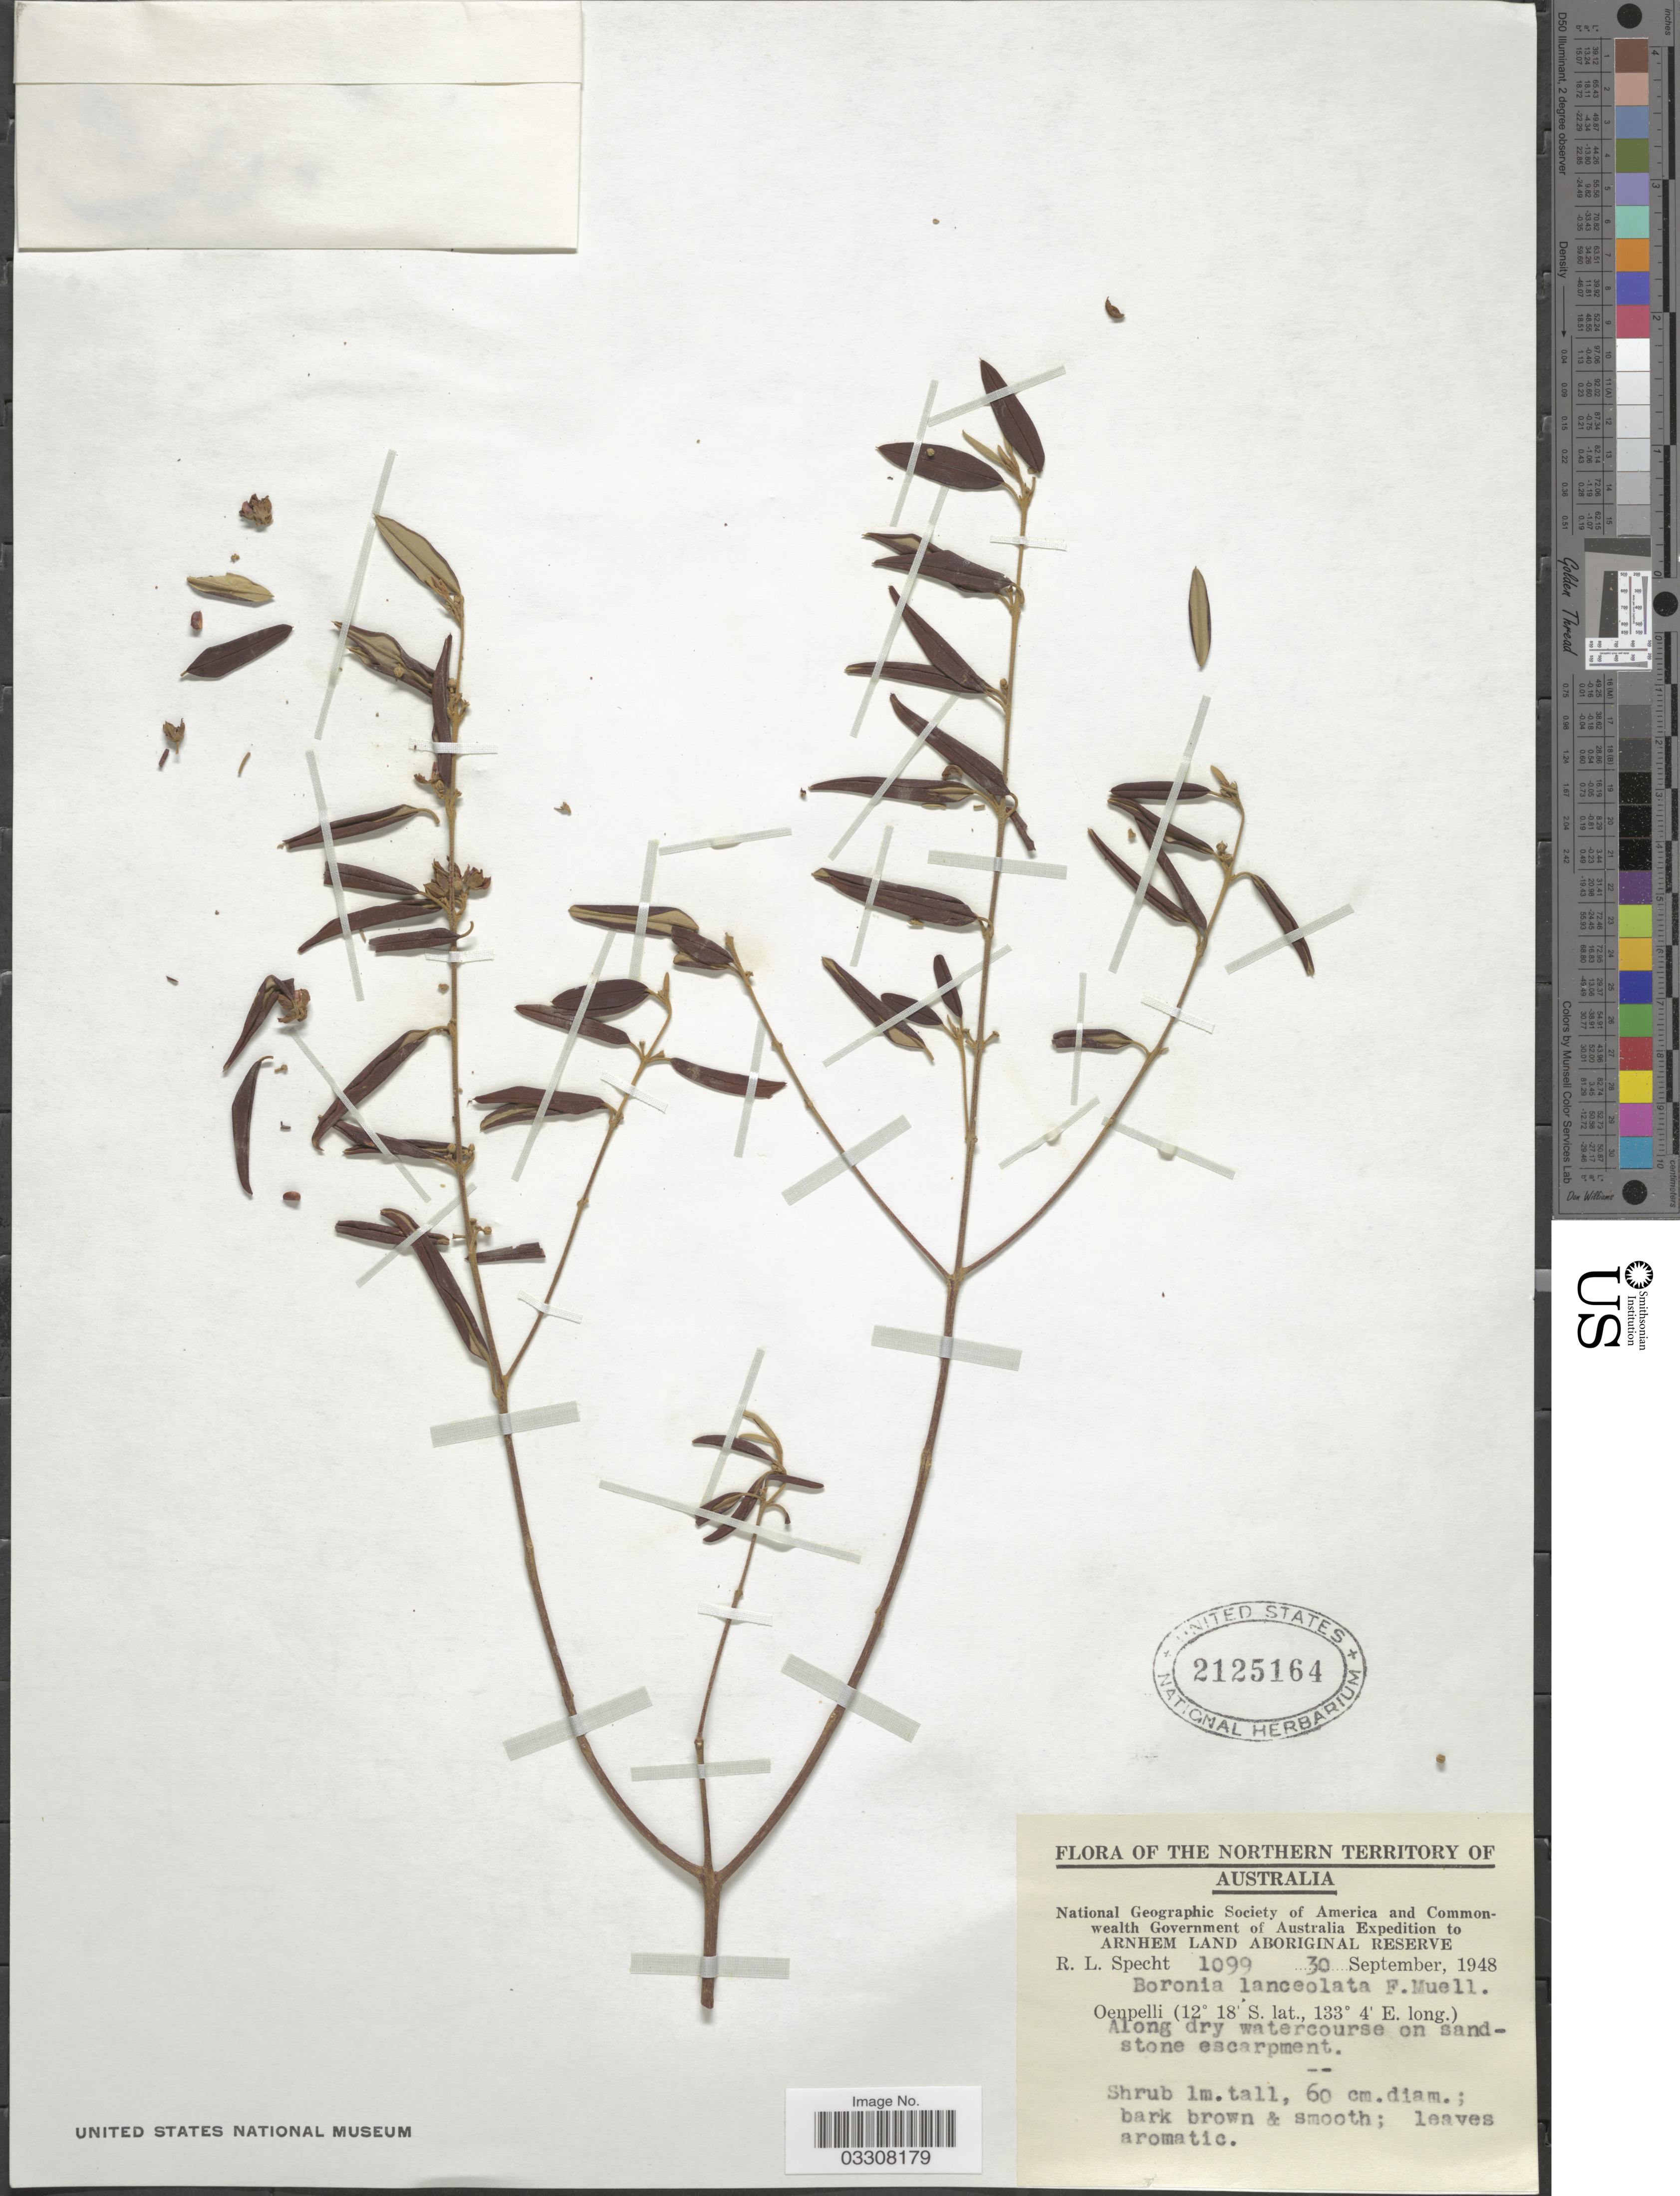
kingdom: Plantae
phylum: Tracheophyta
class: Magnoliopsida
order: Sapindales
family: Rutaceae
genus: Boronia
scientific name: Boronia lanceolata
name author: F. Muell.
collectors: R. L. Specht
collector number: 1099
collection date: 1948-09-30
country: Australia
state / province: Northern Territory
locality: Oenpelli. Along dry watercourse on sandstone escarpment. Arnhem Land Aboriginal Reserve.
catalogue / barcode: US 2125164